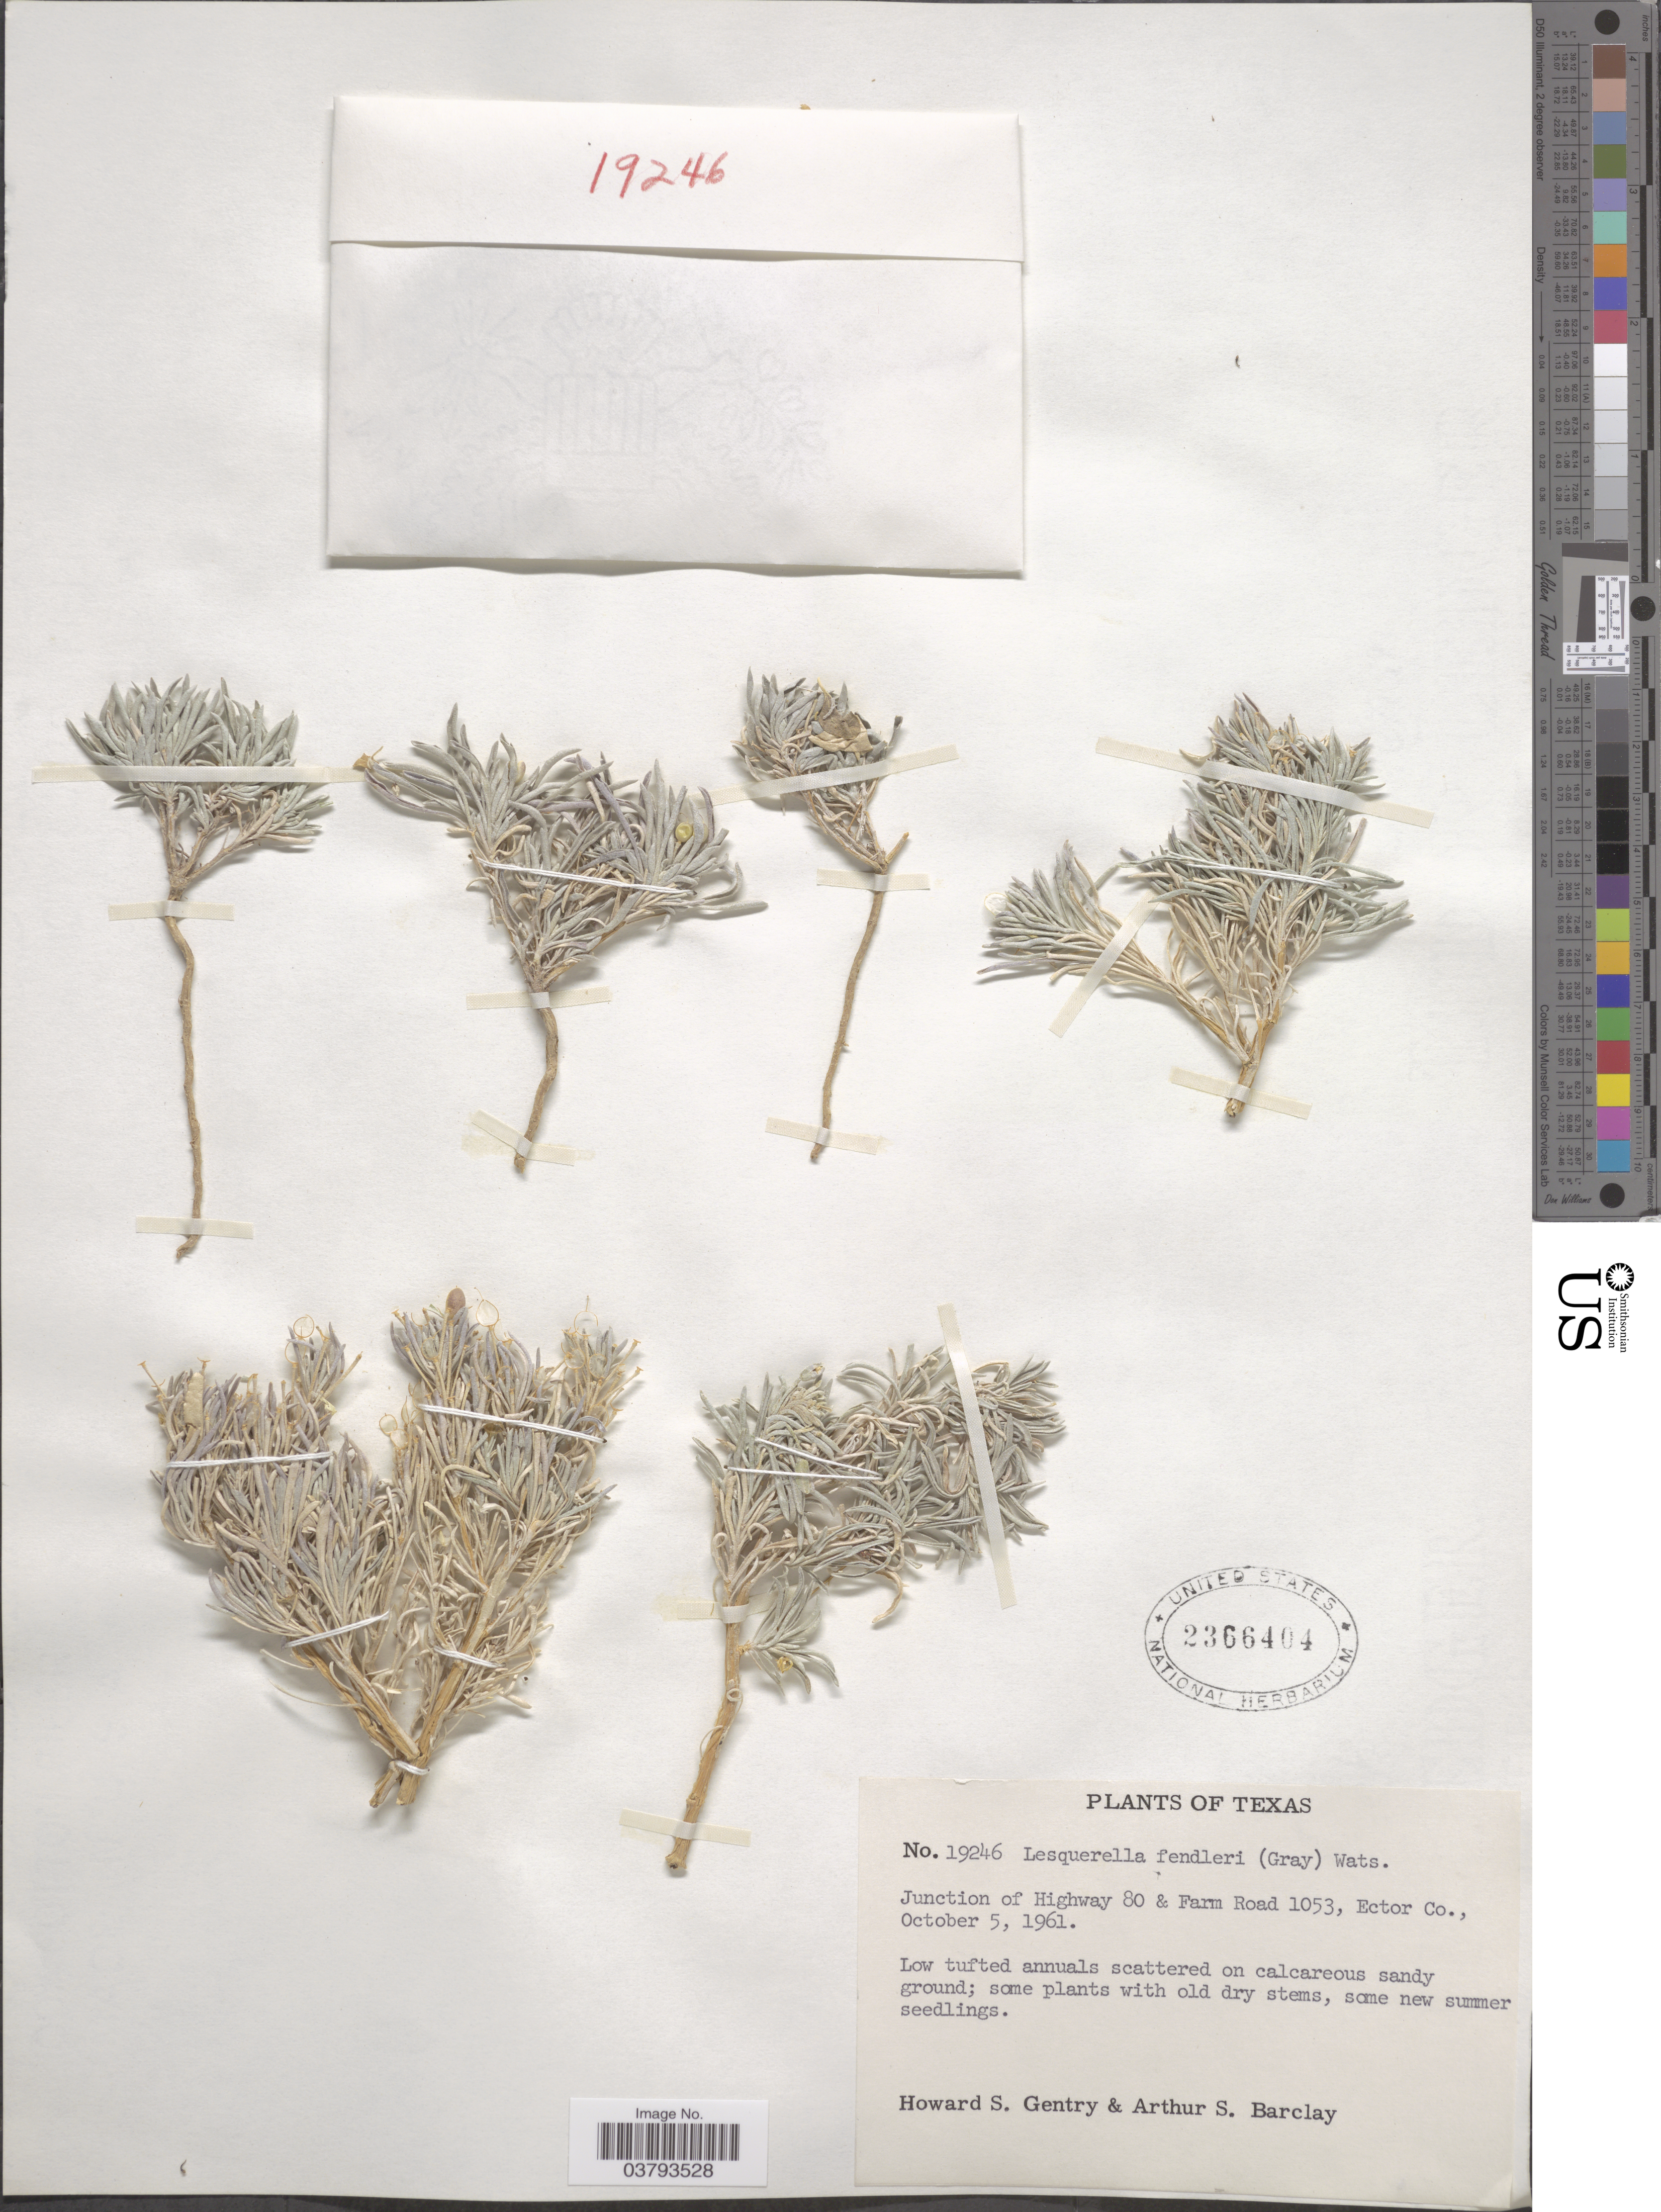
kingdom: Plantae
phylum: Tracheophyta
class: Magnoliopsida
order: Brassicales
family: Brassicaceae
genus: Lesquerella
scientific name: Lesquerella fendleri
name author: (A. Gray) S. Watson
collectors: H. S. Gentry & A. S. Barclay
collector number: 19246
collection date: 1961-10-05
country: United States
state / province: Texas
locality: Junction of Highway 80 & Farm Road 1053, Ector Co.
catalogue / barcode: US 2366404